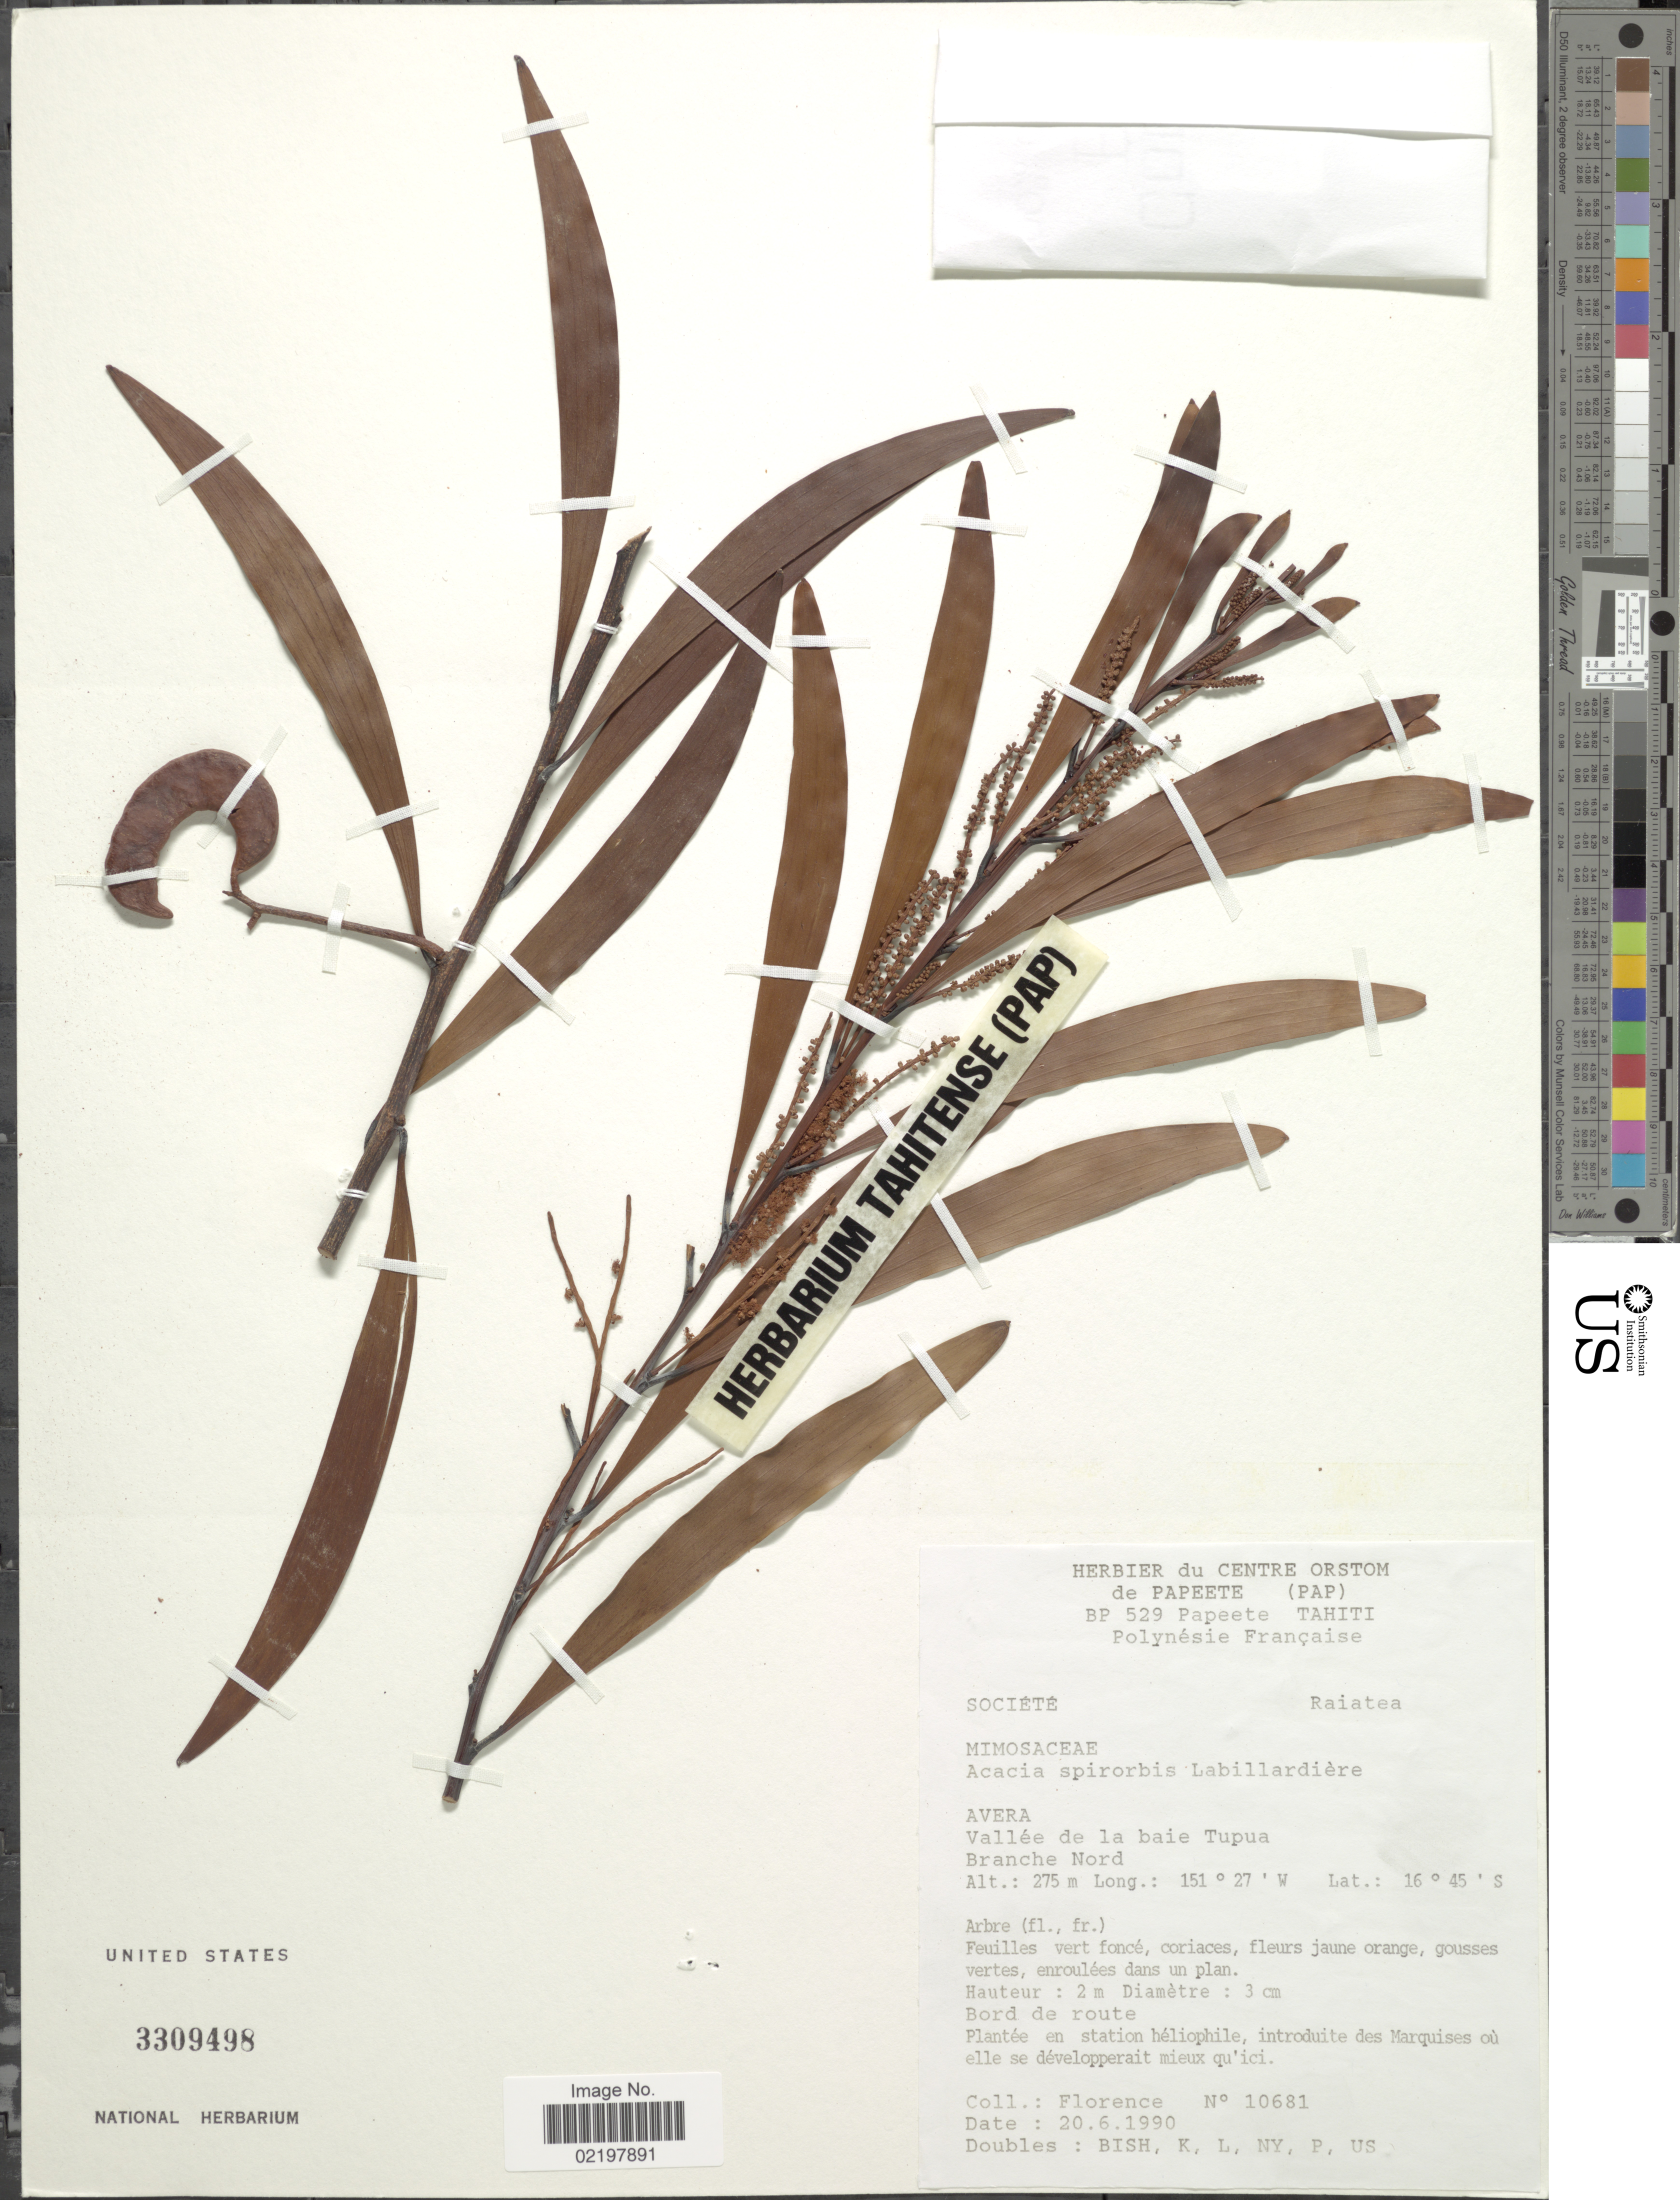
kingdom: Plantae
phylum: Tracheophyta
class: Magnoliopsida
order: Fabales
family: Fabaceae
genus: Acacia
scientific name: Acacia spirorbis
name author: Labill.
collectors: -. Florence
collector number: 10681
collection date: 1990-06-20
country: French Polynesia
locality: Avera, Valle de la baie Tupua, Branche Nord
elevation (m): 275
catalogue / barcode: US 3309498